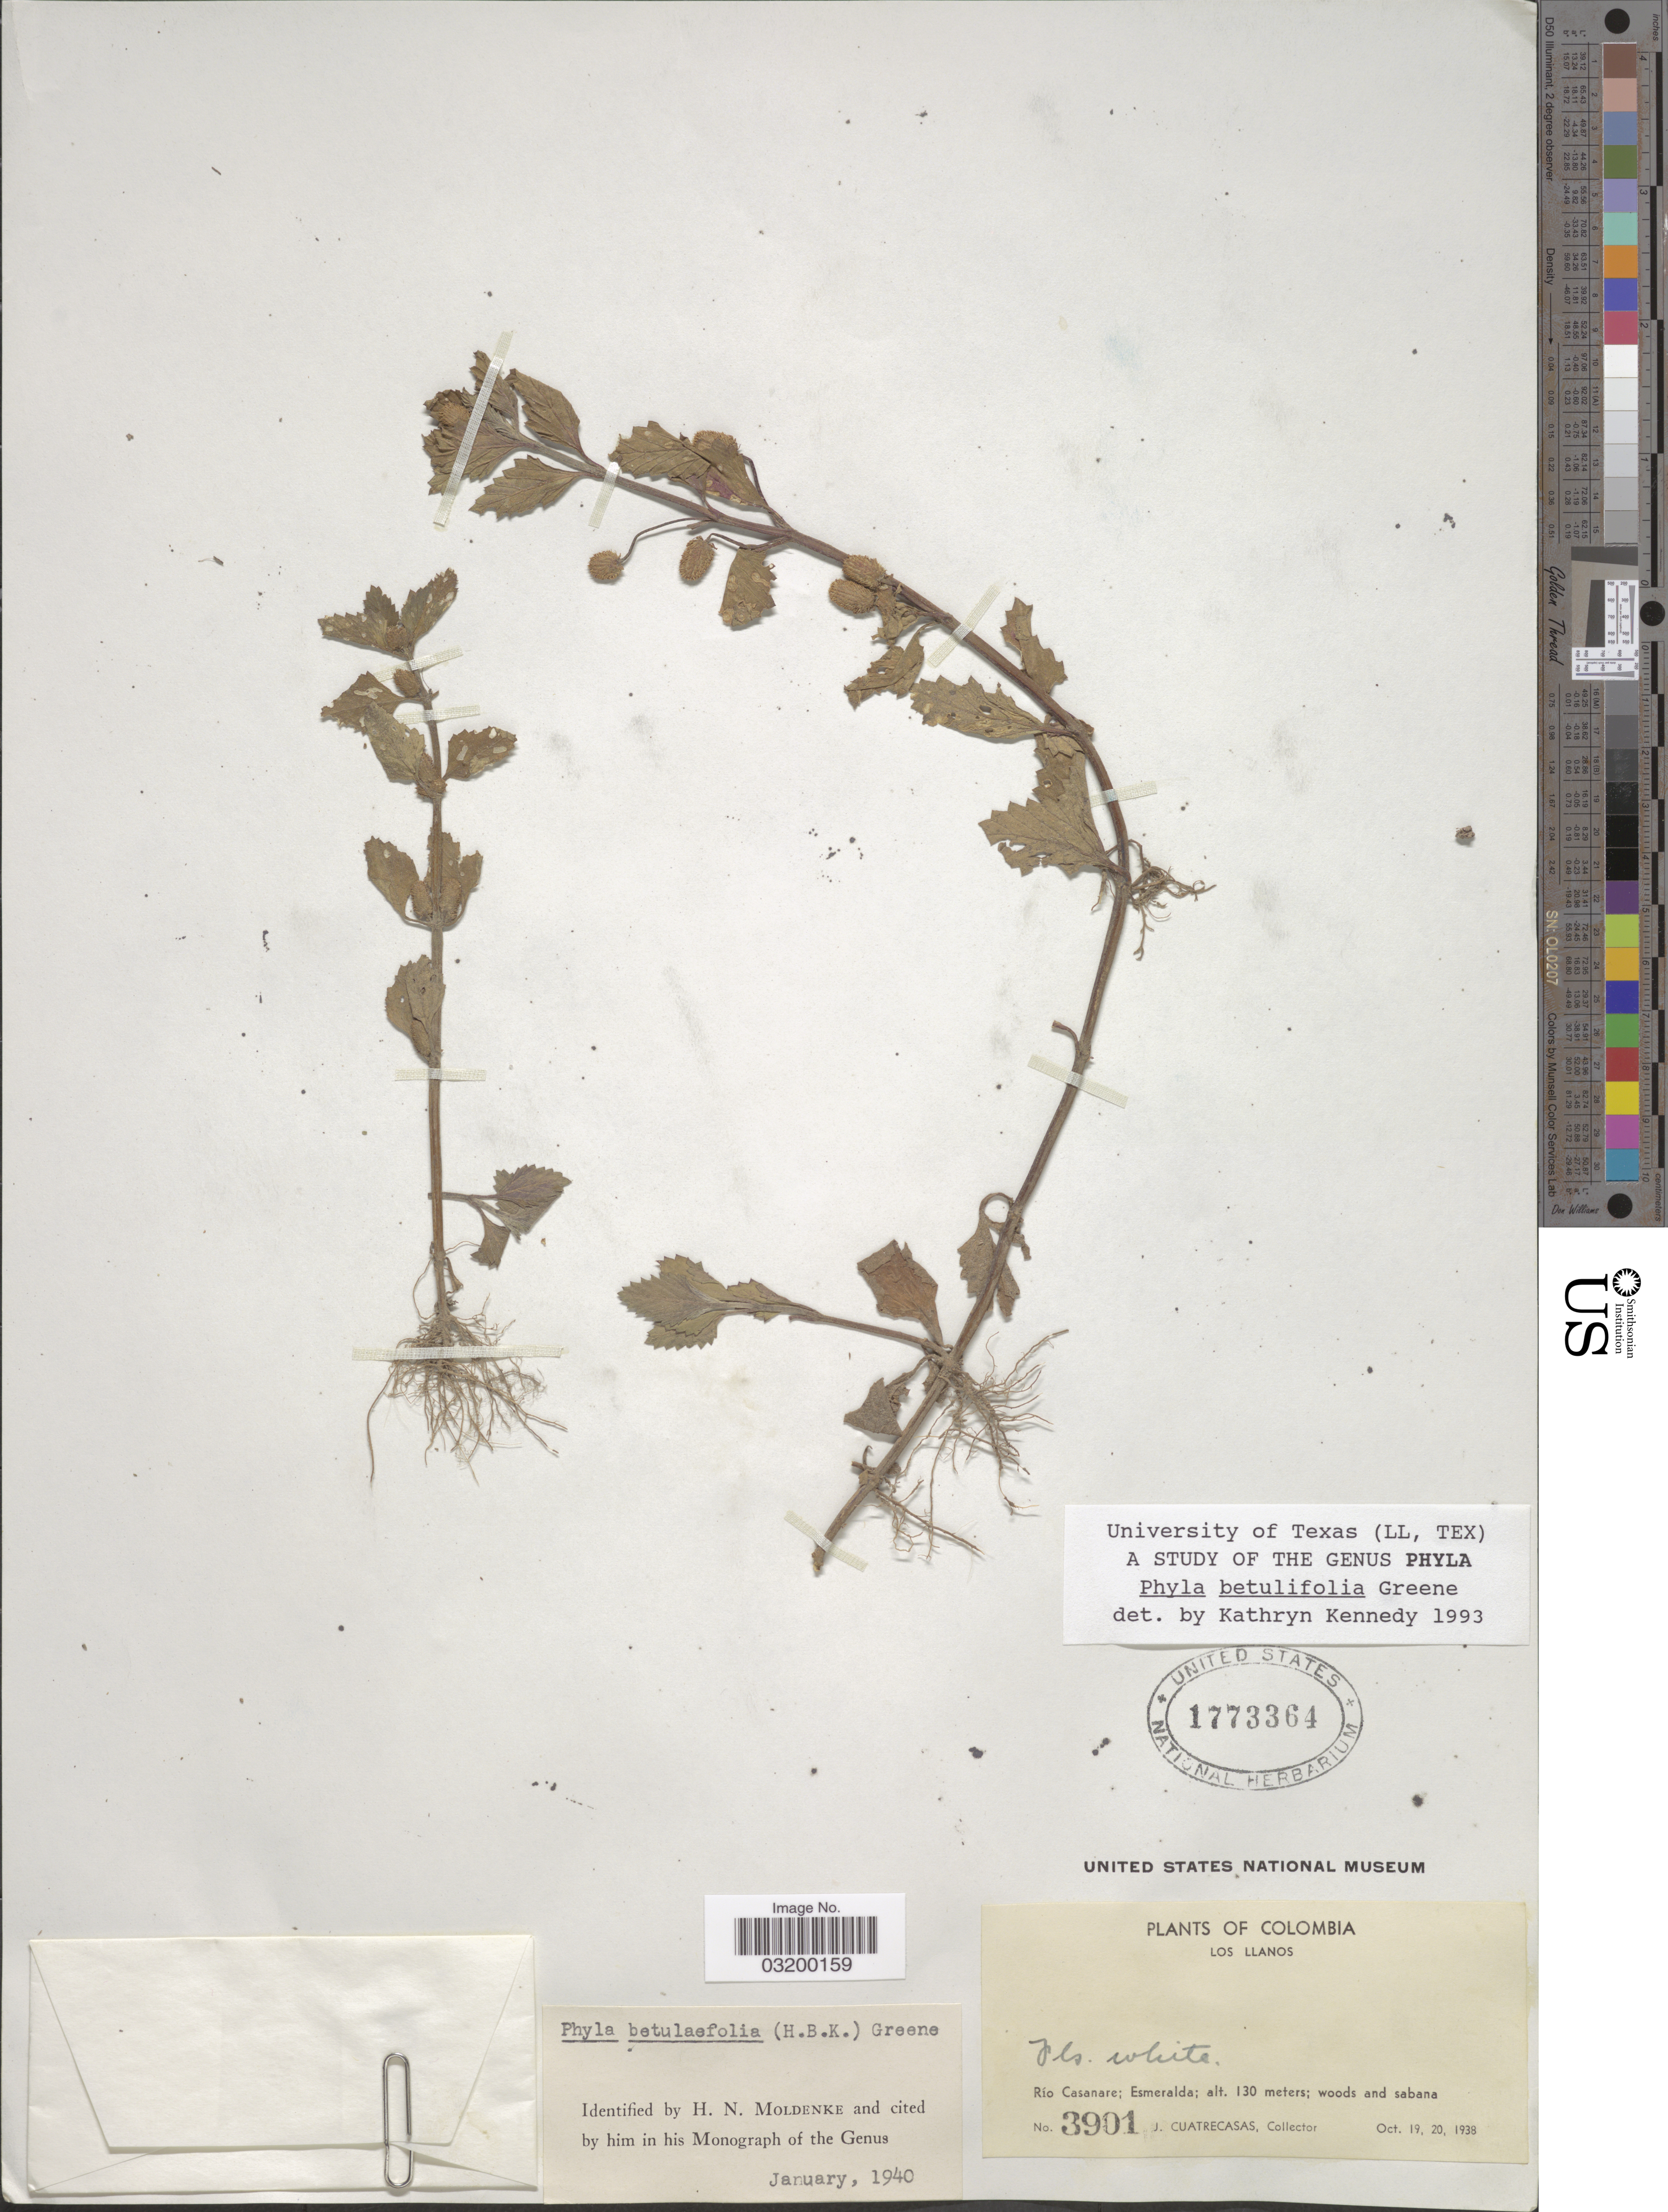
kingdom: Plantae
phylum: Tracheophyta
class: Magnoliopsida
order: Lamiales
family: Verbenaceae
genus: Phyla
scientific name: Phyla betulifolia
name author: (Kunth) Greene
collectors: J. Cuatrecasas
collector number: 3901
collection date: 1938-10-19/1938-10-20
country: Colombia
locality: Los Llanos. Río Casanare; Esmeralda.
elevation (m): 130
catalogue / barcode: US 1773364